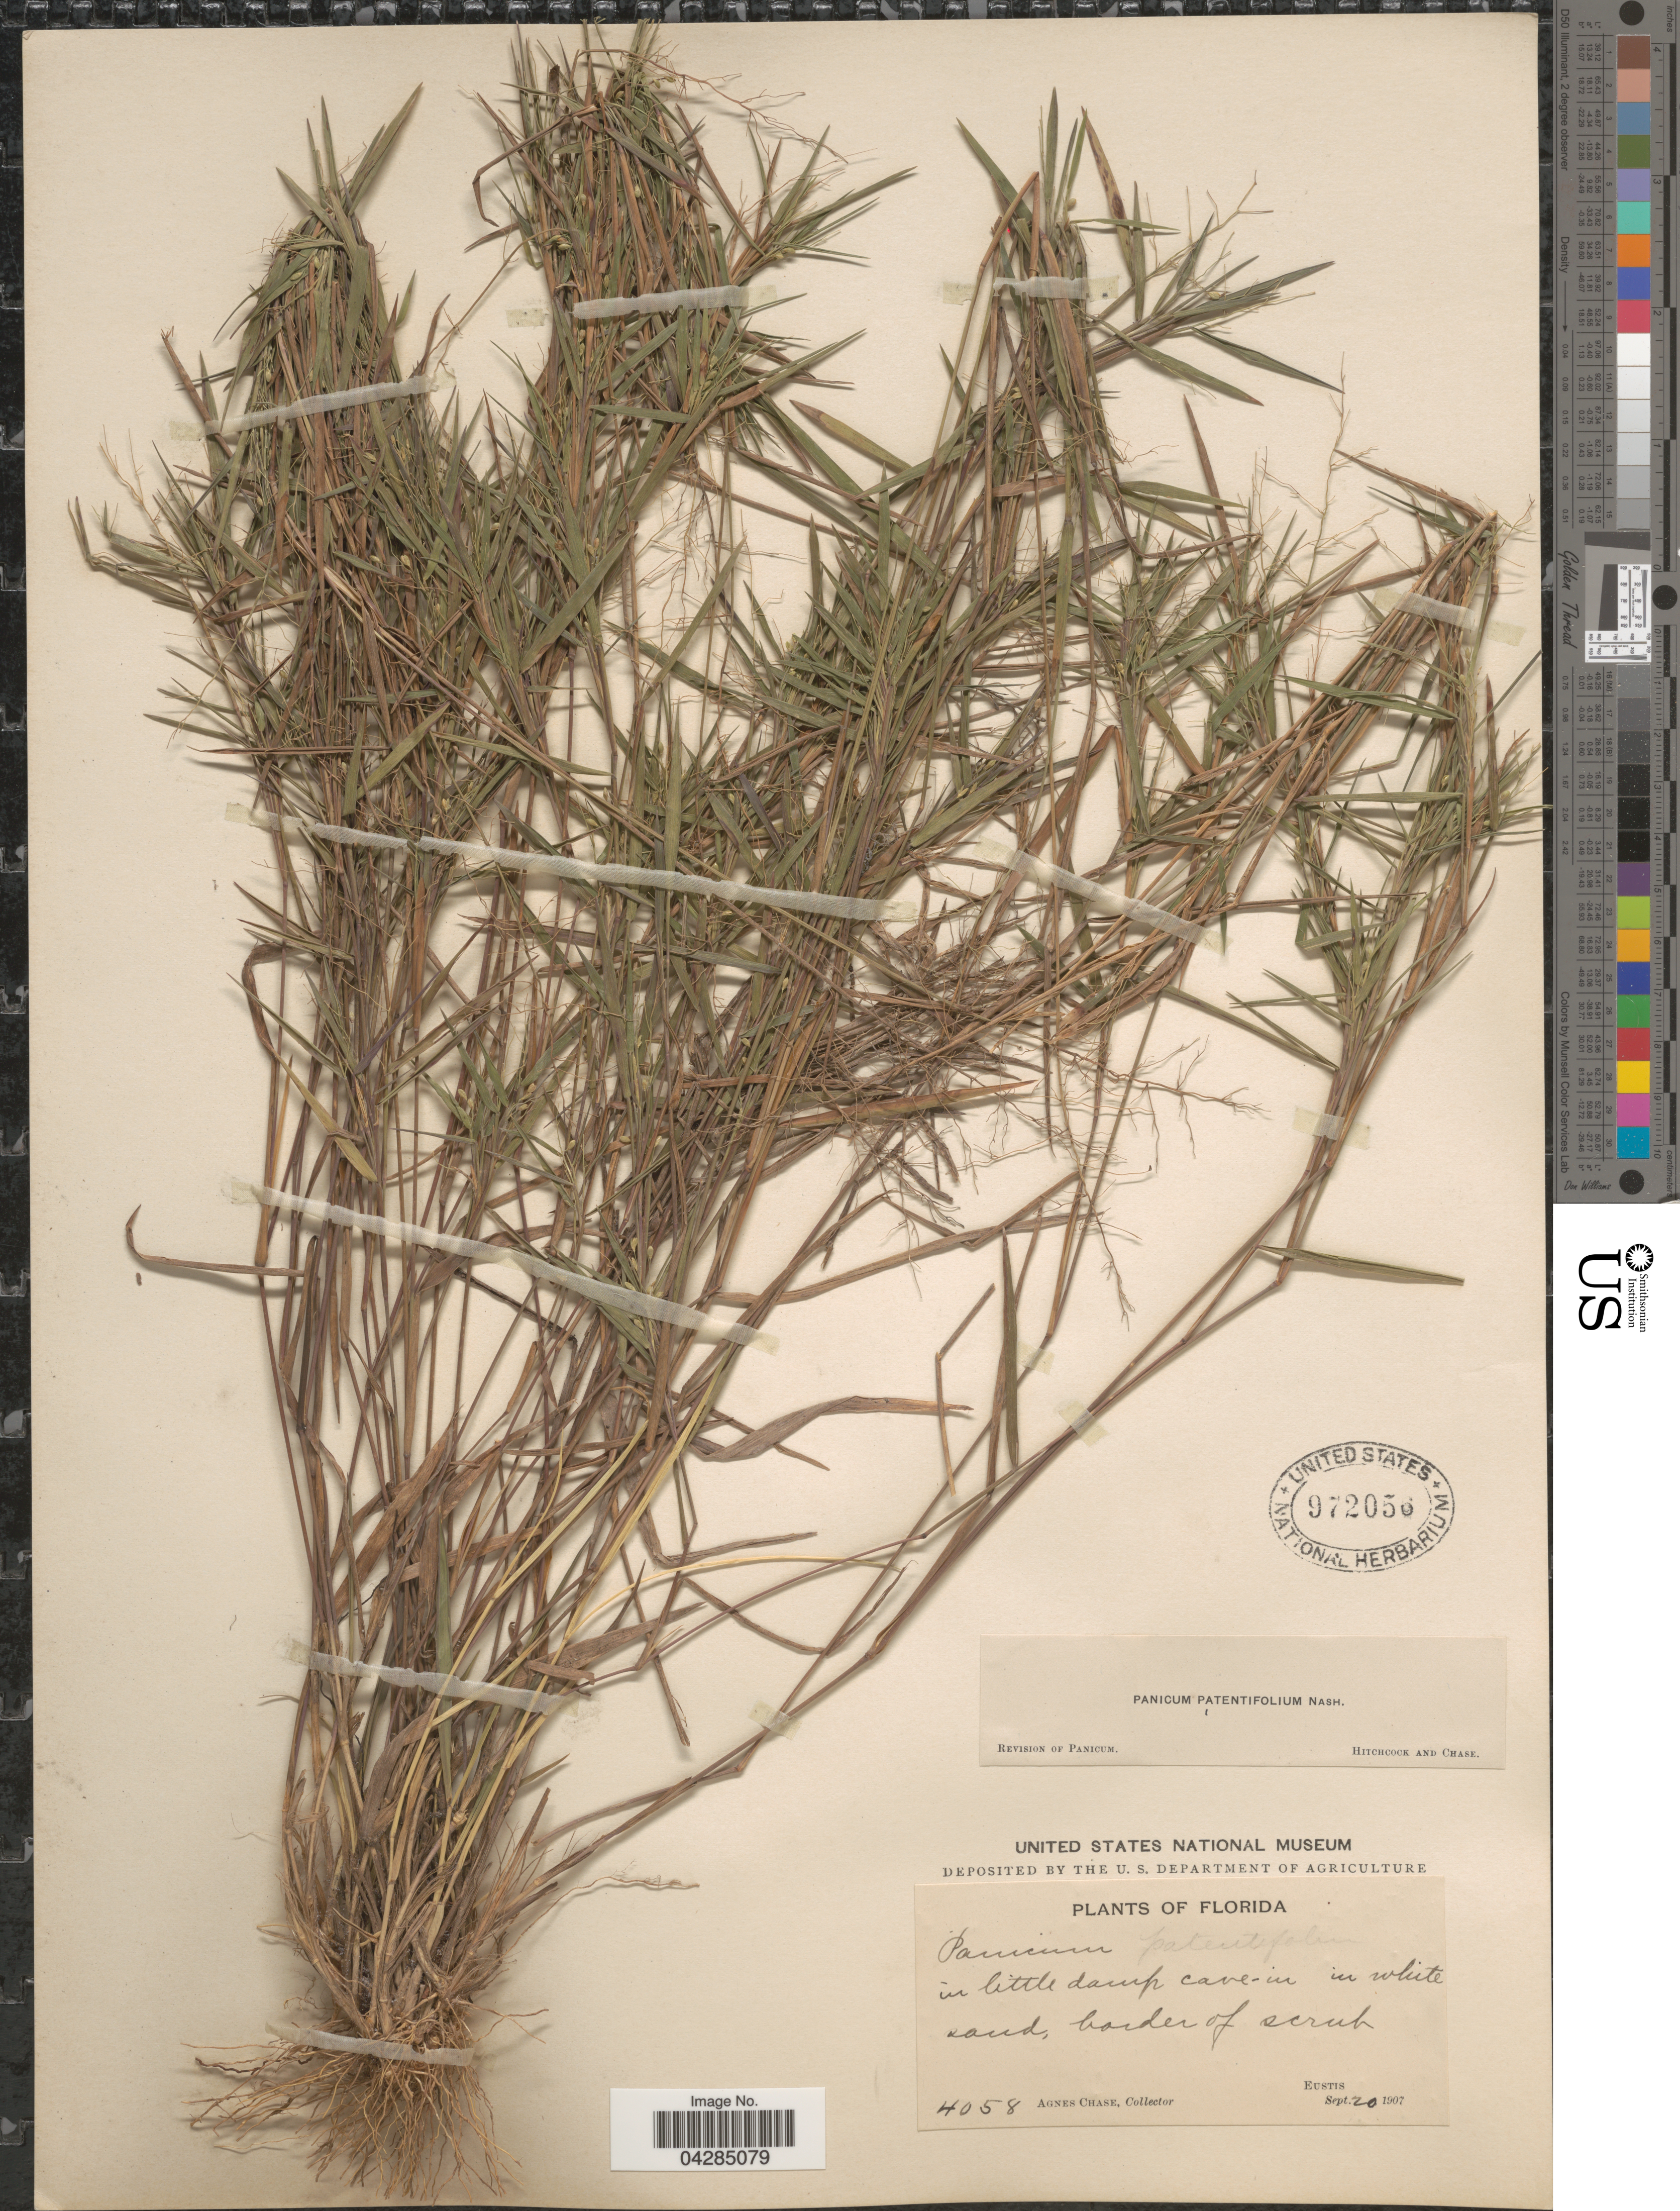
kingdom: Plantae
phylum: Tracheophyta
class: Liliopsida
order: Poales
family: Poaceae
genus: Dichanthelium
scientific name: Dichanthelium portoricense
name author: (Desv. ex Ham.) B.F. Hansen & Wunderlin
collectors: A. Chase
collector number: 4058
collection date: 1907-09-20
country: United States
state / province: Florida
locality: Eustis.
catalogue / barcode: US 972056